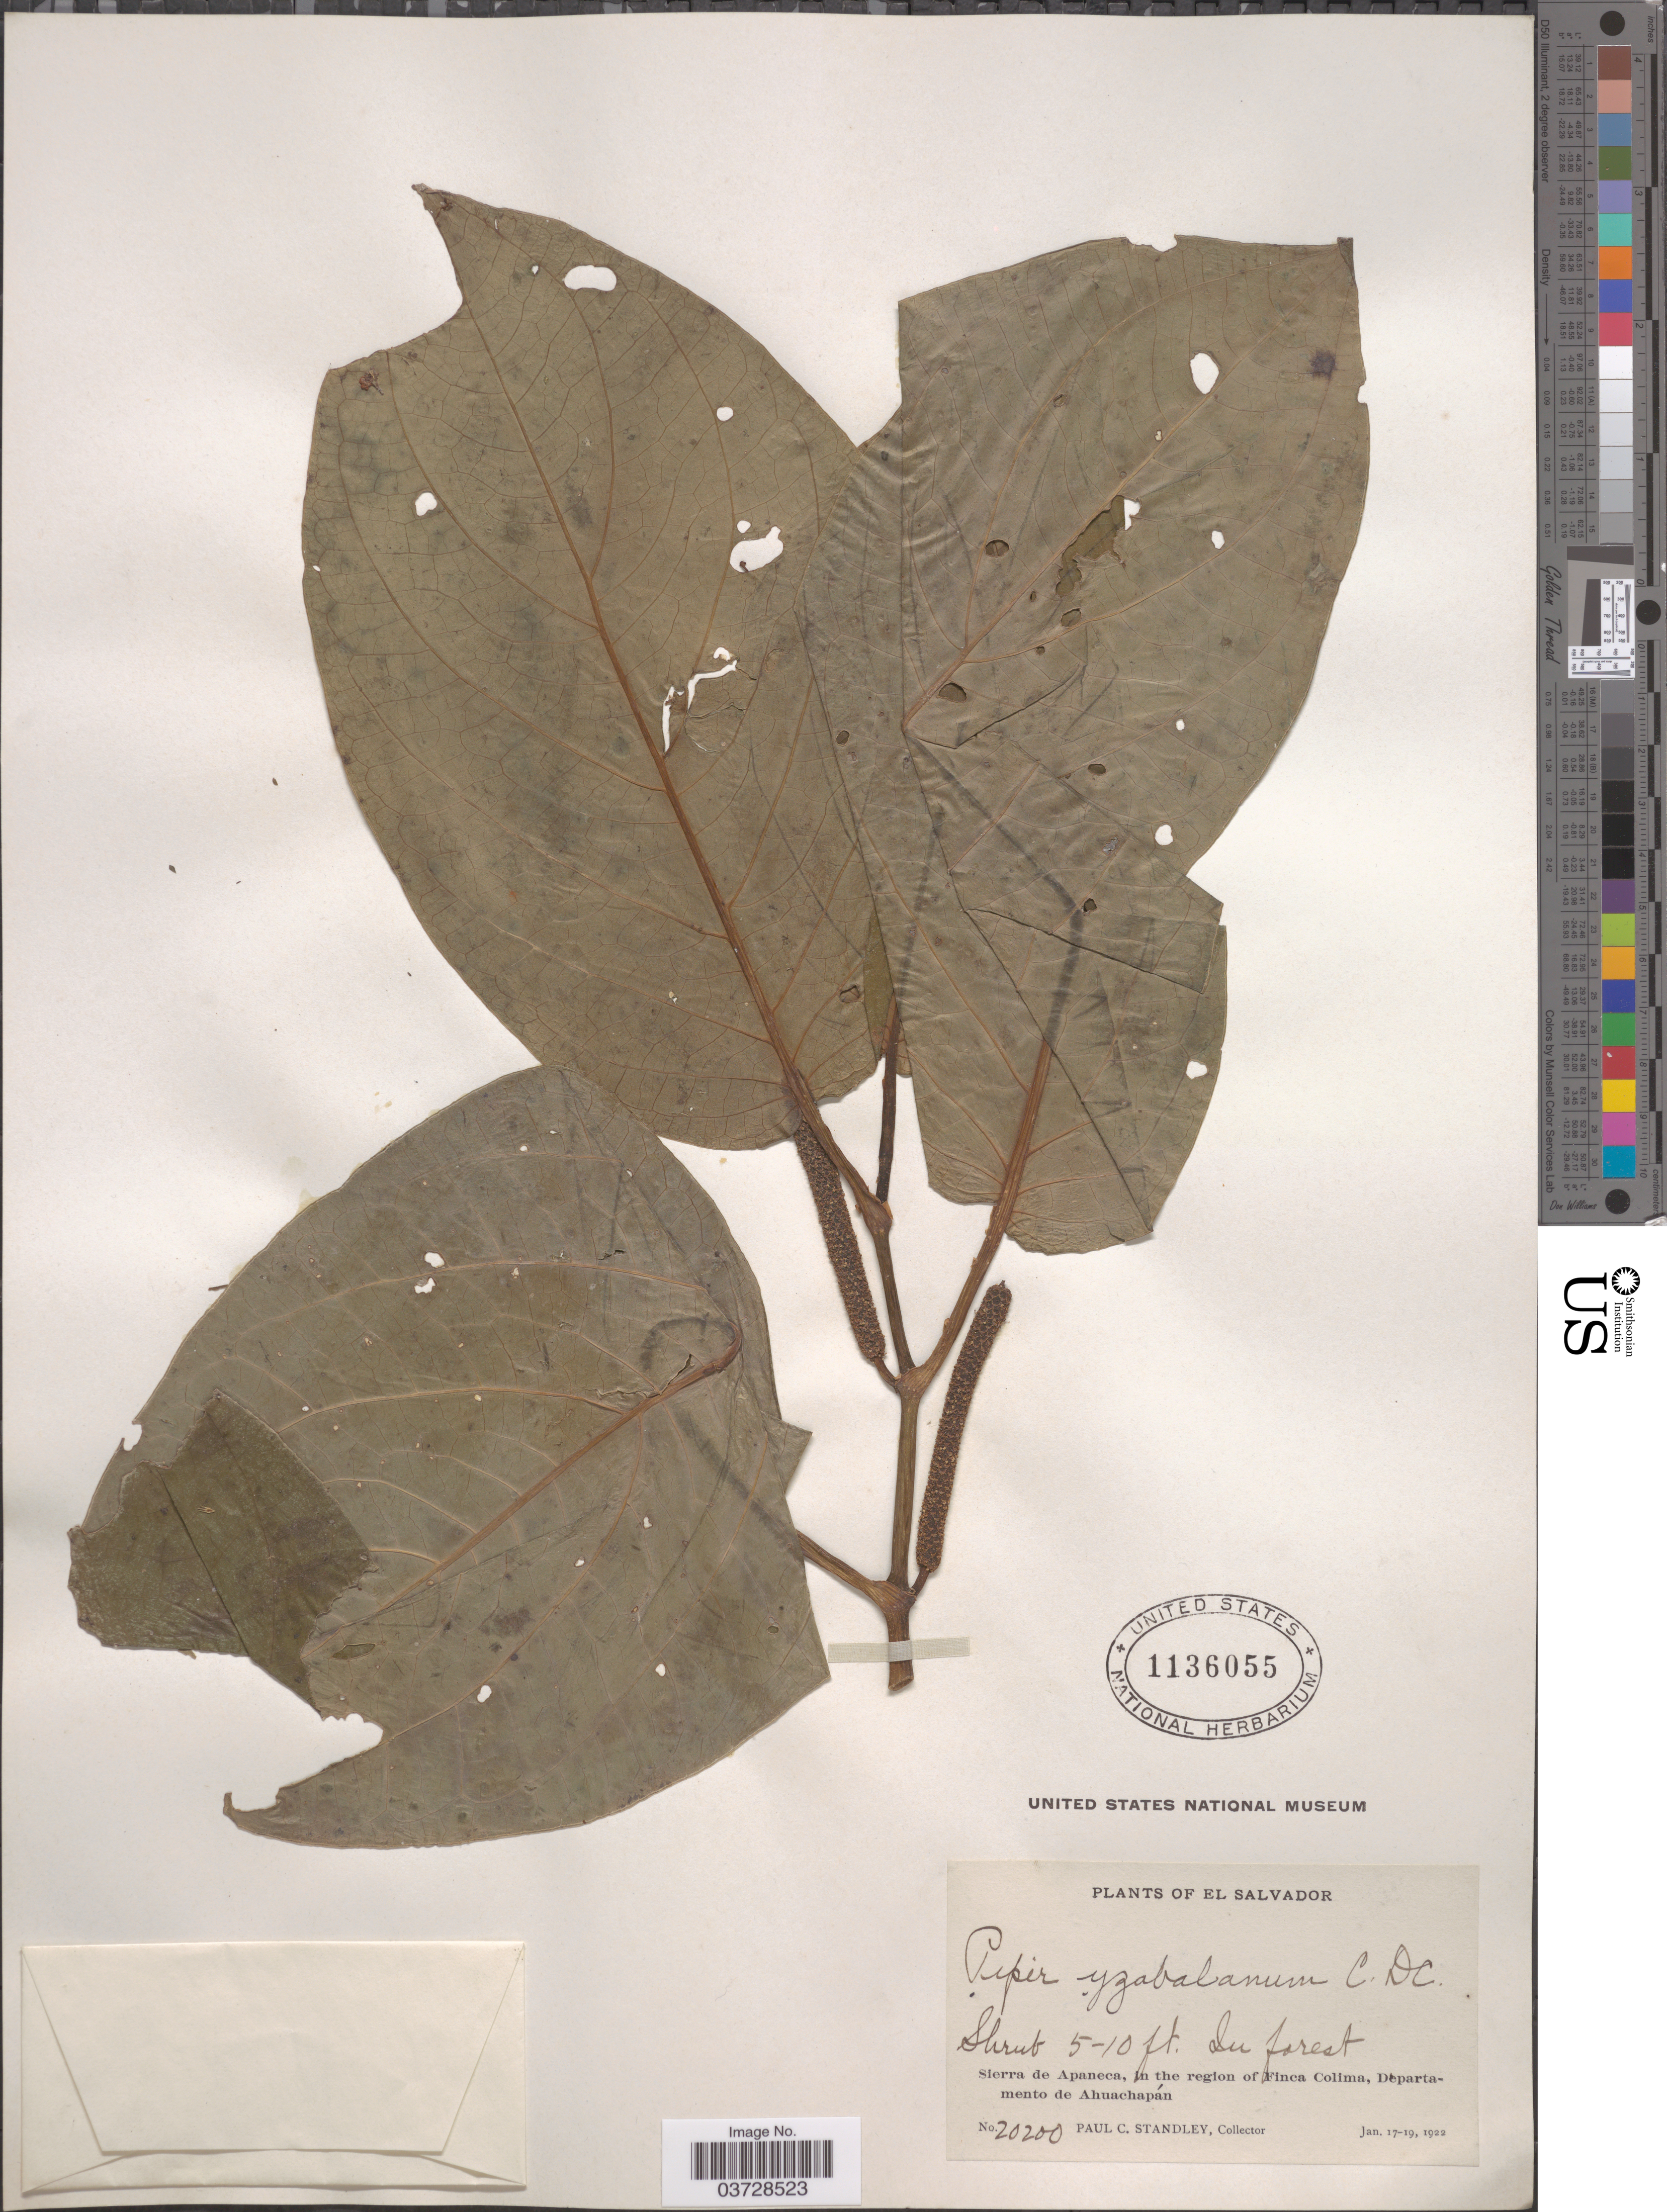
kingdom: Plantae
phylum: Tracheophyta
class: Magnoliopsida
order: Piperales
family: Piperaceae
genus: Piper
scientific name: Piper yzabalanum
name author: C. DC.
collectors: P. C. Standley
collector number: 20200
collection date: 1922-01-17/1922-01-19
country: El Salvador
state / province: Ahuachapan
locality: Sierra de Apaneca, in the region of Finca Colima, Departamento de Ahuachapán.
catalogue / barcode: US 1136055